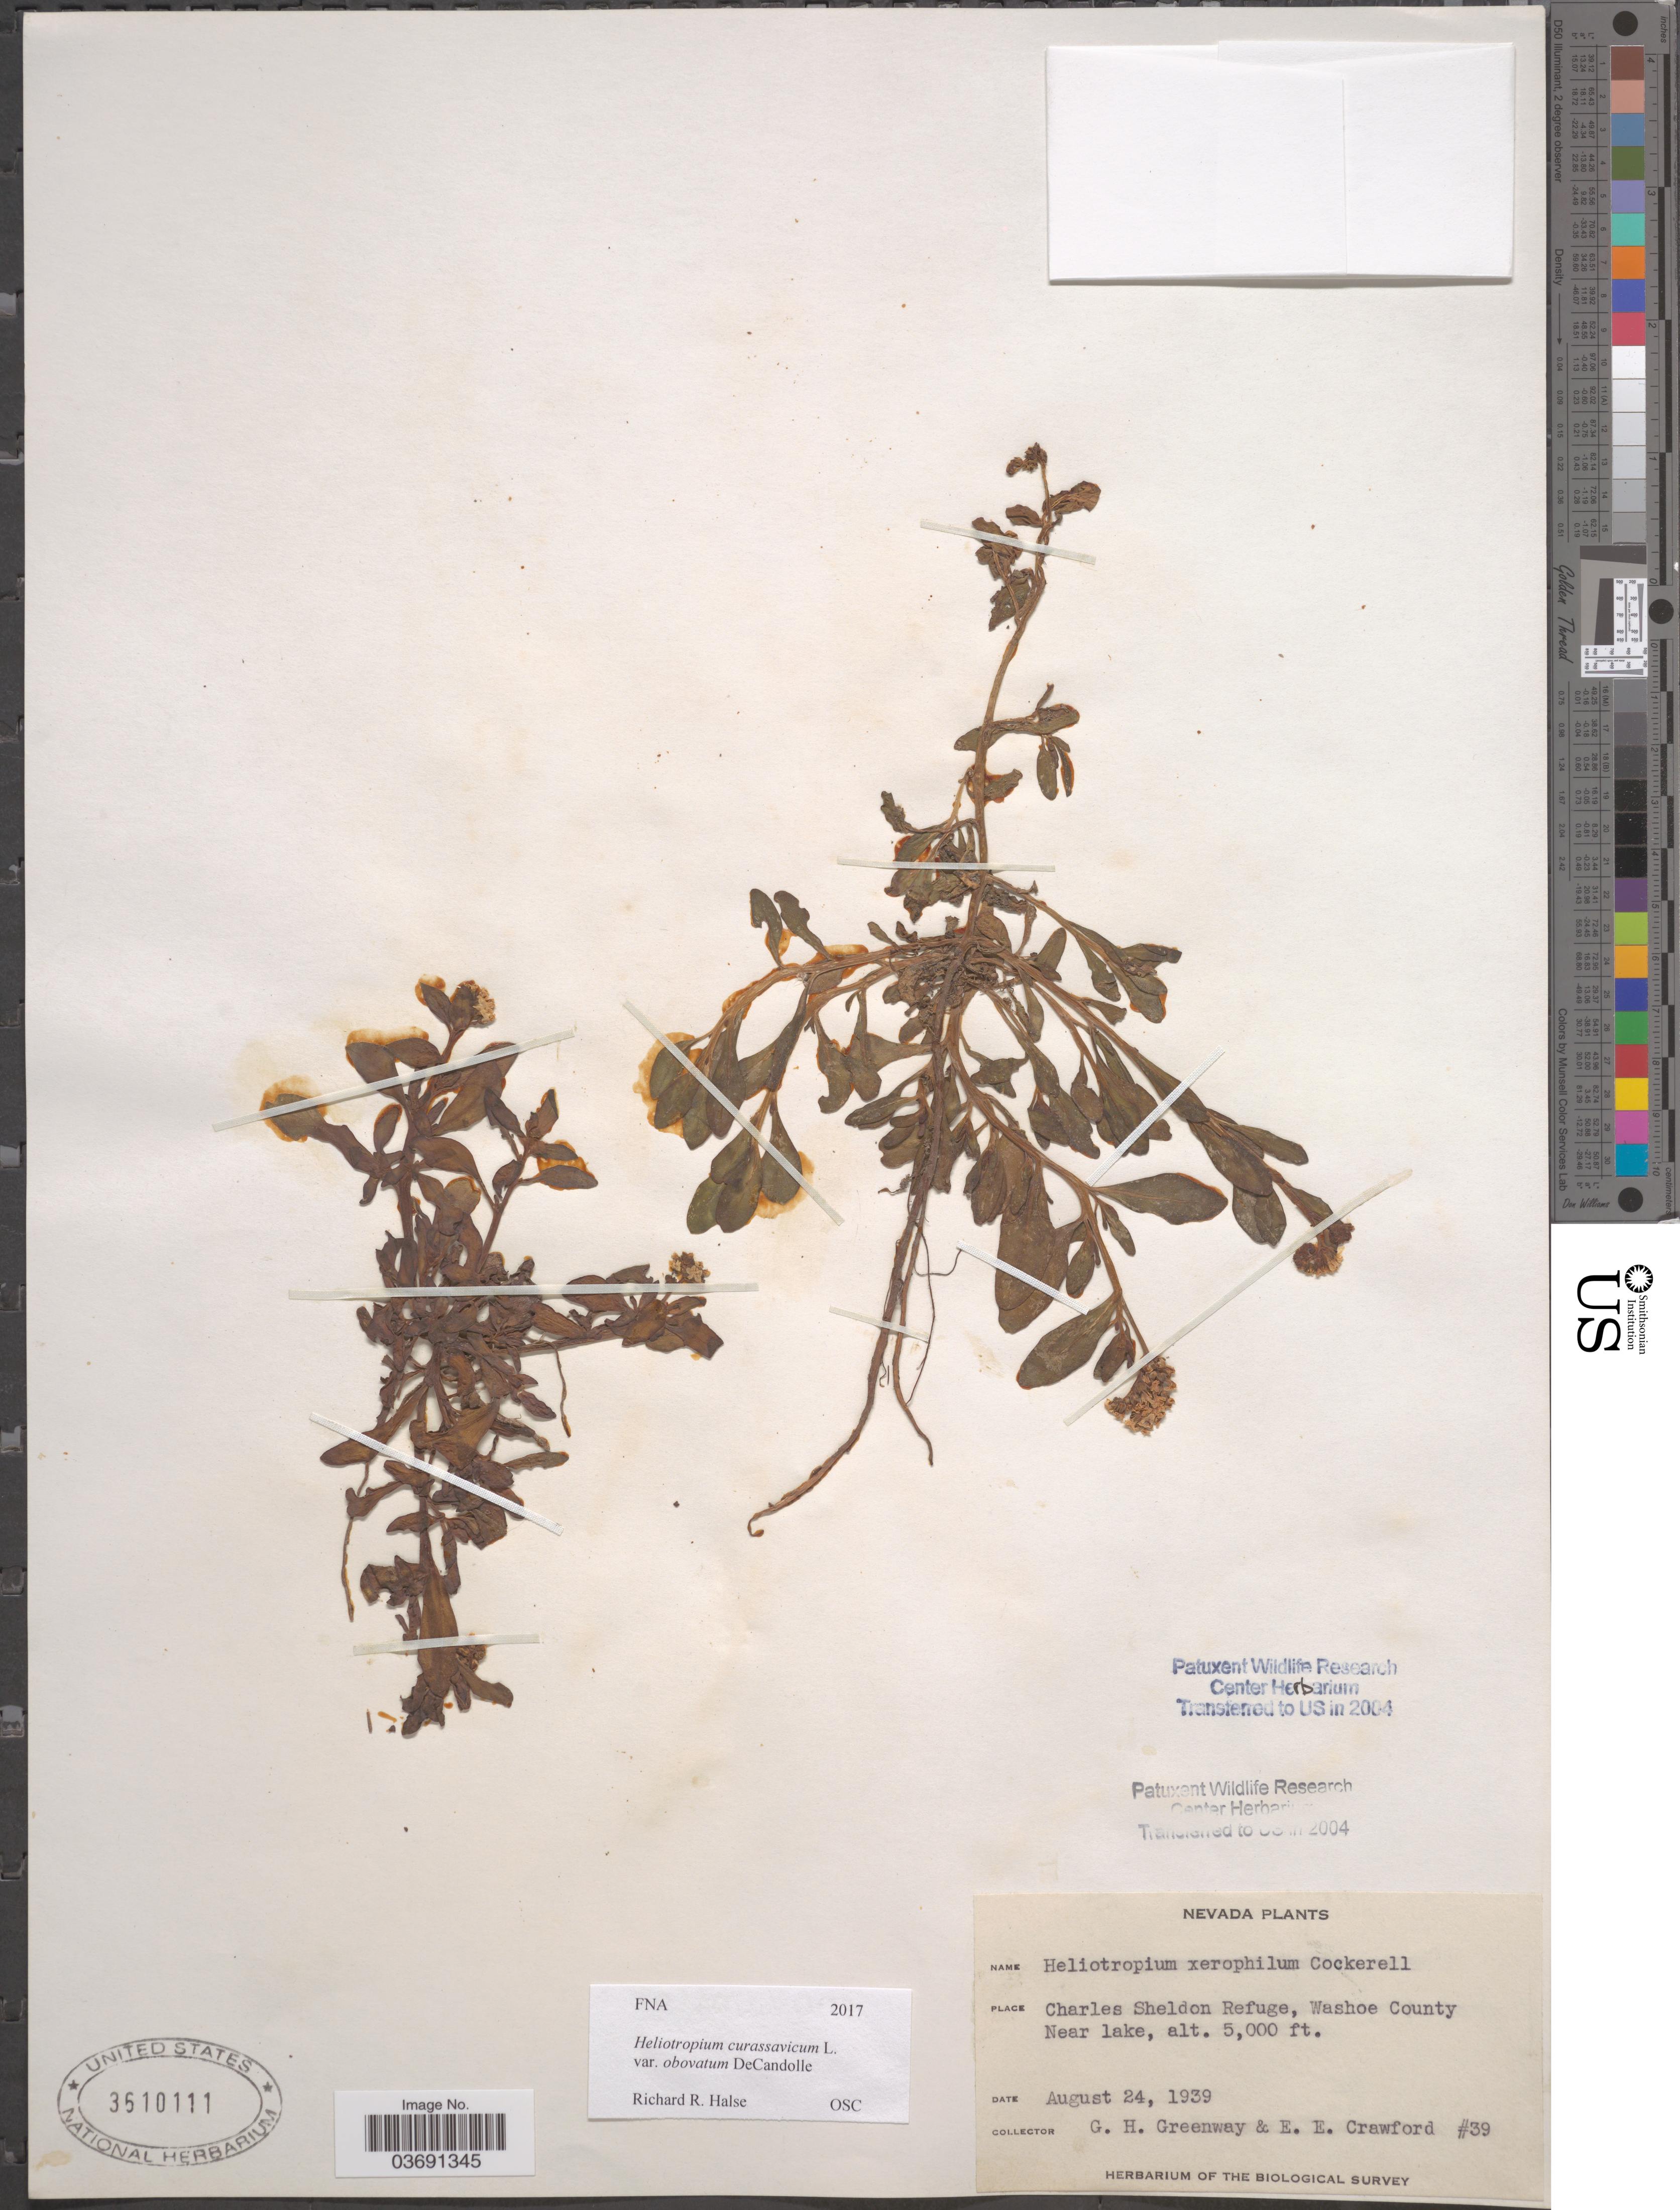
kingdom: Plantae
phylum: Tracheophyta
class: Magnoliopsida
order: Boraginales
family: Heliotropiaceae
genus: Heliotropium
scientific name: Heliotropium curassavicum subsp. obovatum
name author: (DC.) Á. Löve & D. Löve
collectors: G. Greenway & E. Crawford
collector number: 39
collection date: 1939-08-24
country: United States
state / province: Nevada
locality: Charles Sheldon Refuge, Washoe County. Near lake.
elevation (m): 1524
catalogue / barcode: US 3510111